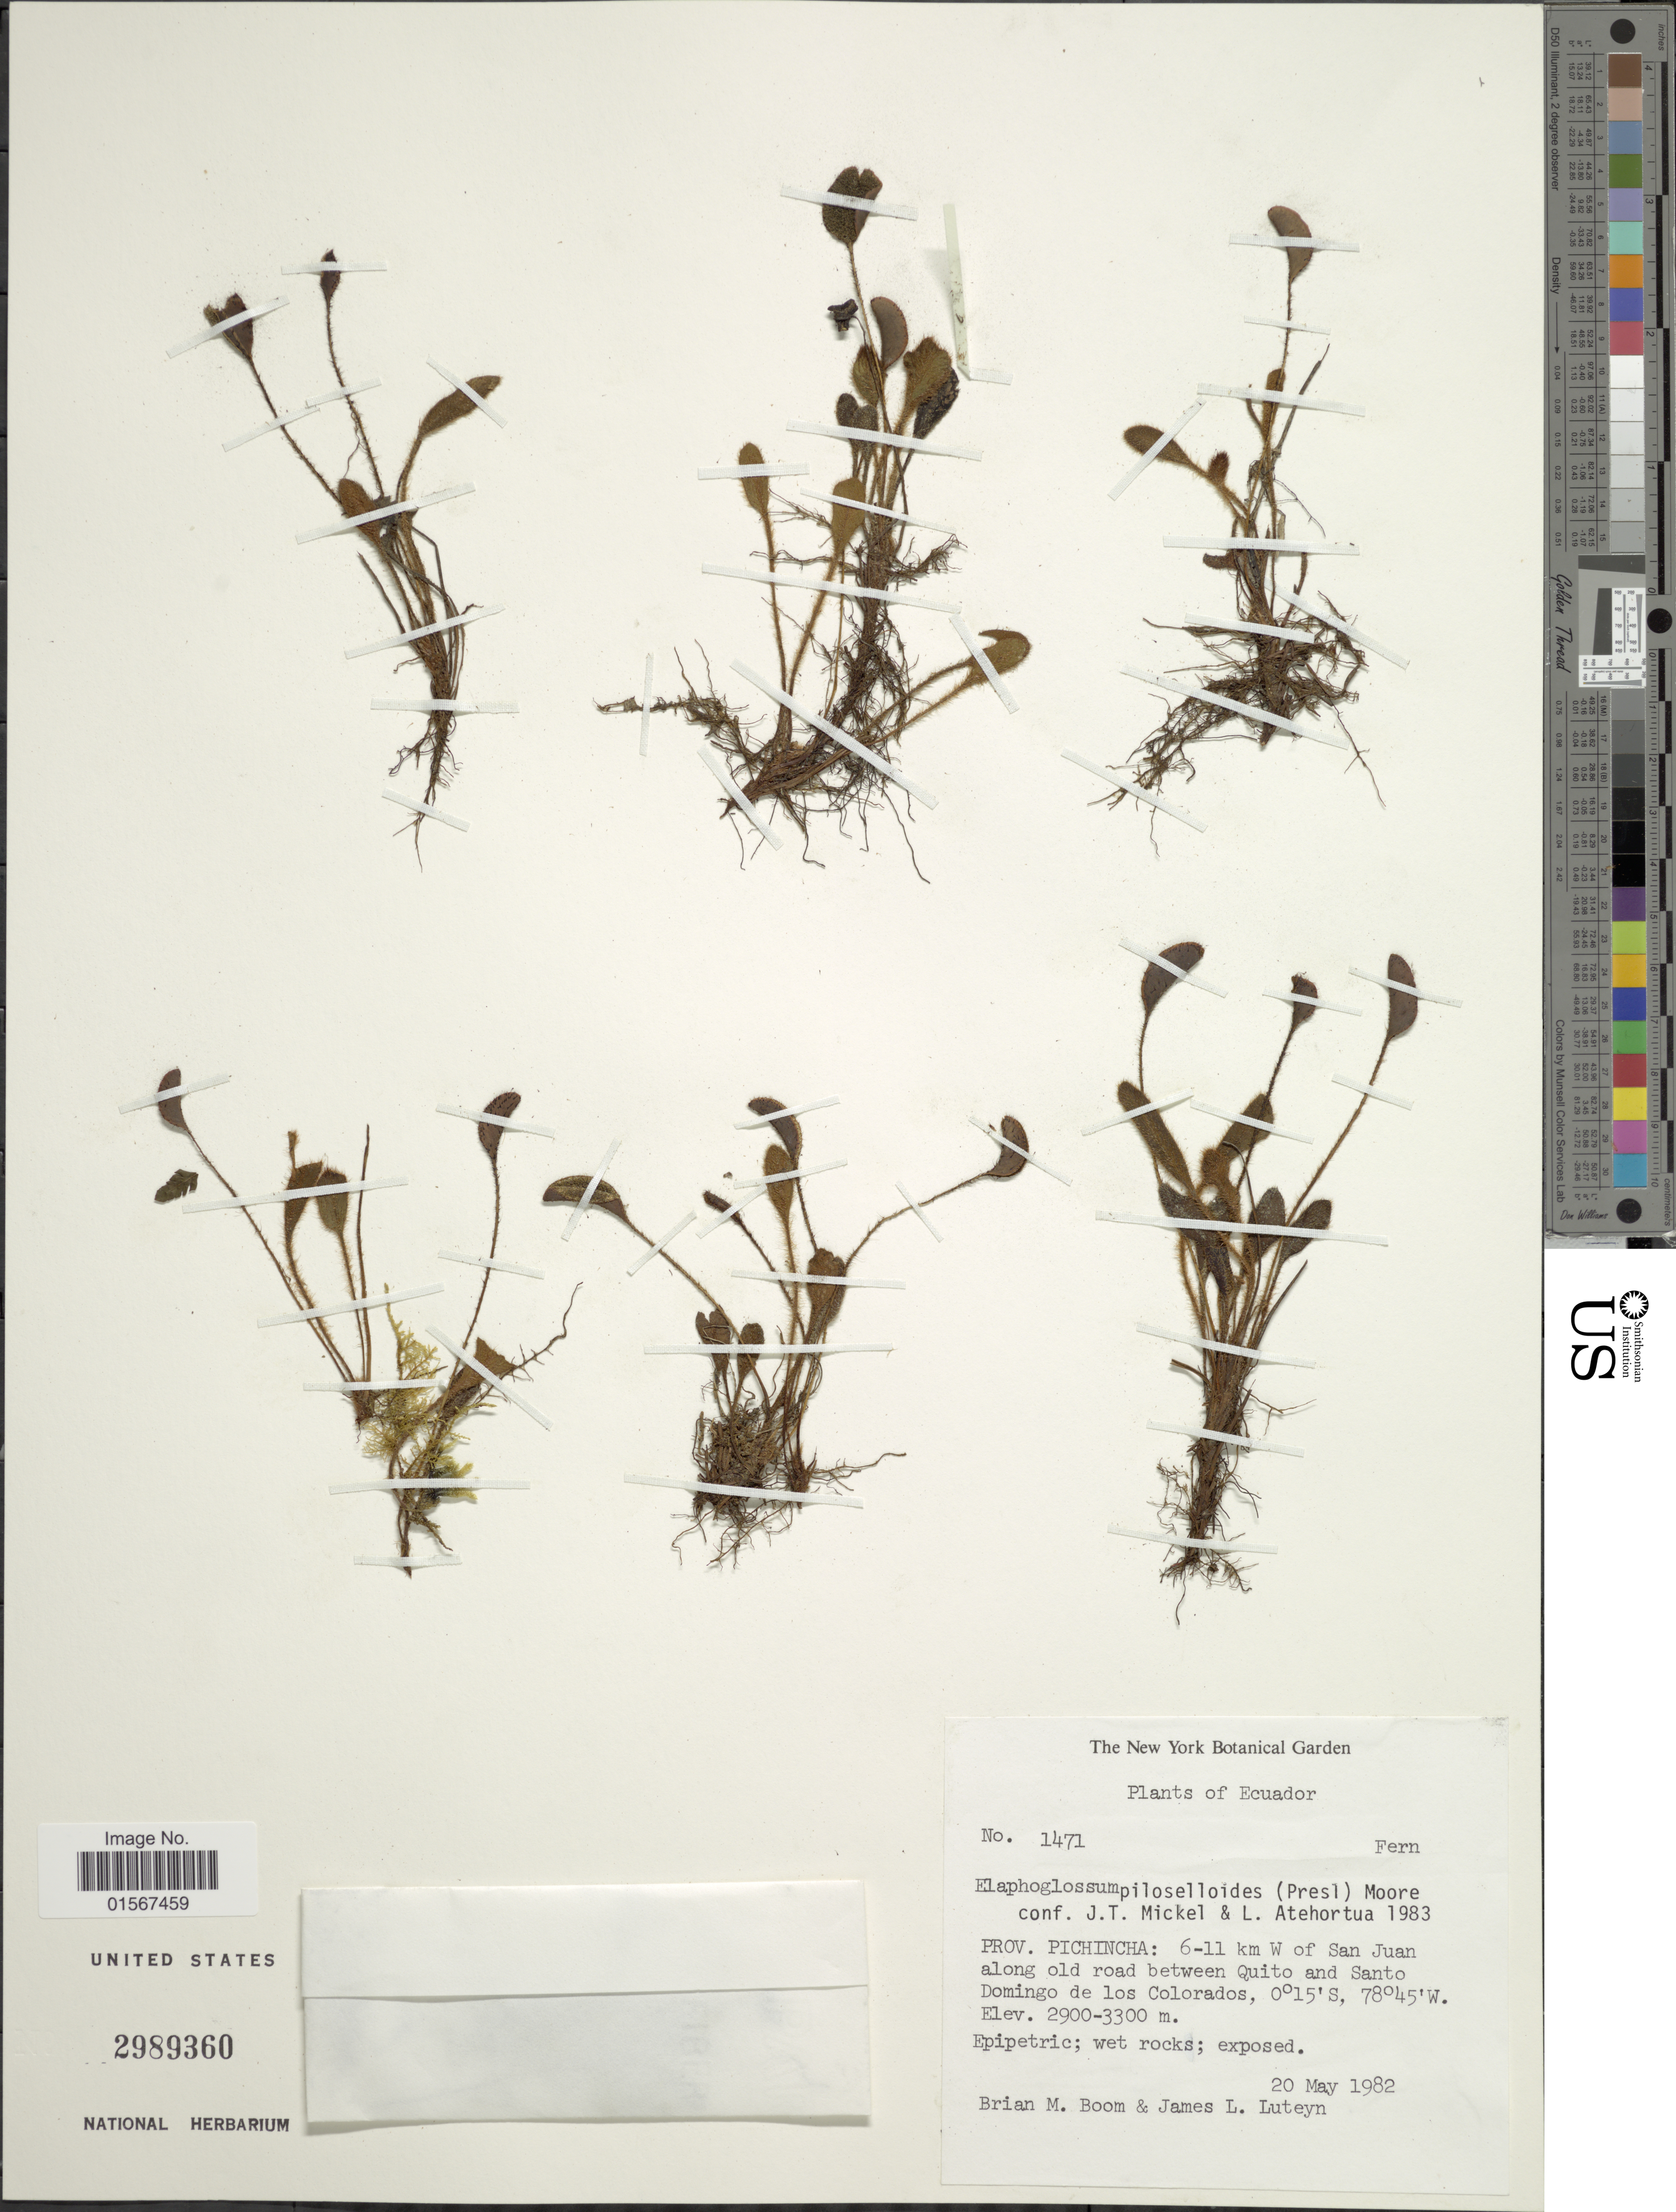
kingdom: Plantae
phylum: Tracheophyta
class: Polypodiopsida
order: Polypodiales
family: Dryopteridaceae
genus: Elaphoglossum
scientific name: Elaphoglossum piloselloides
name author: (C. Presl) T. Moore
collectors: B. M. Boom & J. L. Luteyn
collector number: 1471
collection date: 1982-05-20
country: Ecuador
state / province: Pichincha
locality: Ecuador, Prov. Pichincha: 6-11 km W. of San Juan along old road between Quito and Santo Domingo de los Colorados.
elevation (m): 2900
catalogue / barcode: US 2989360